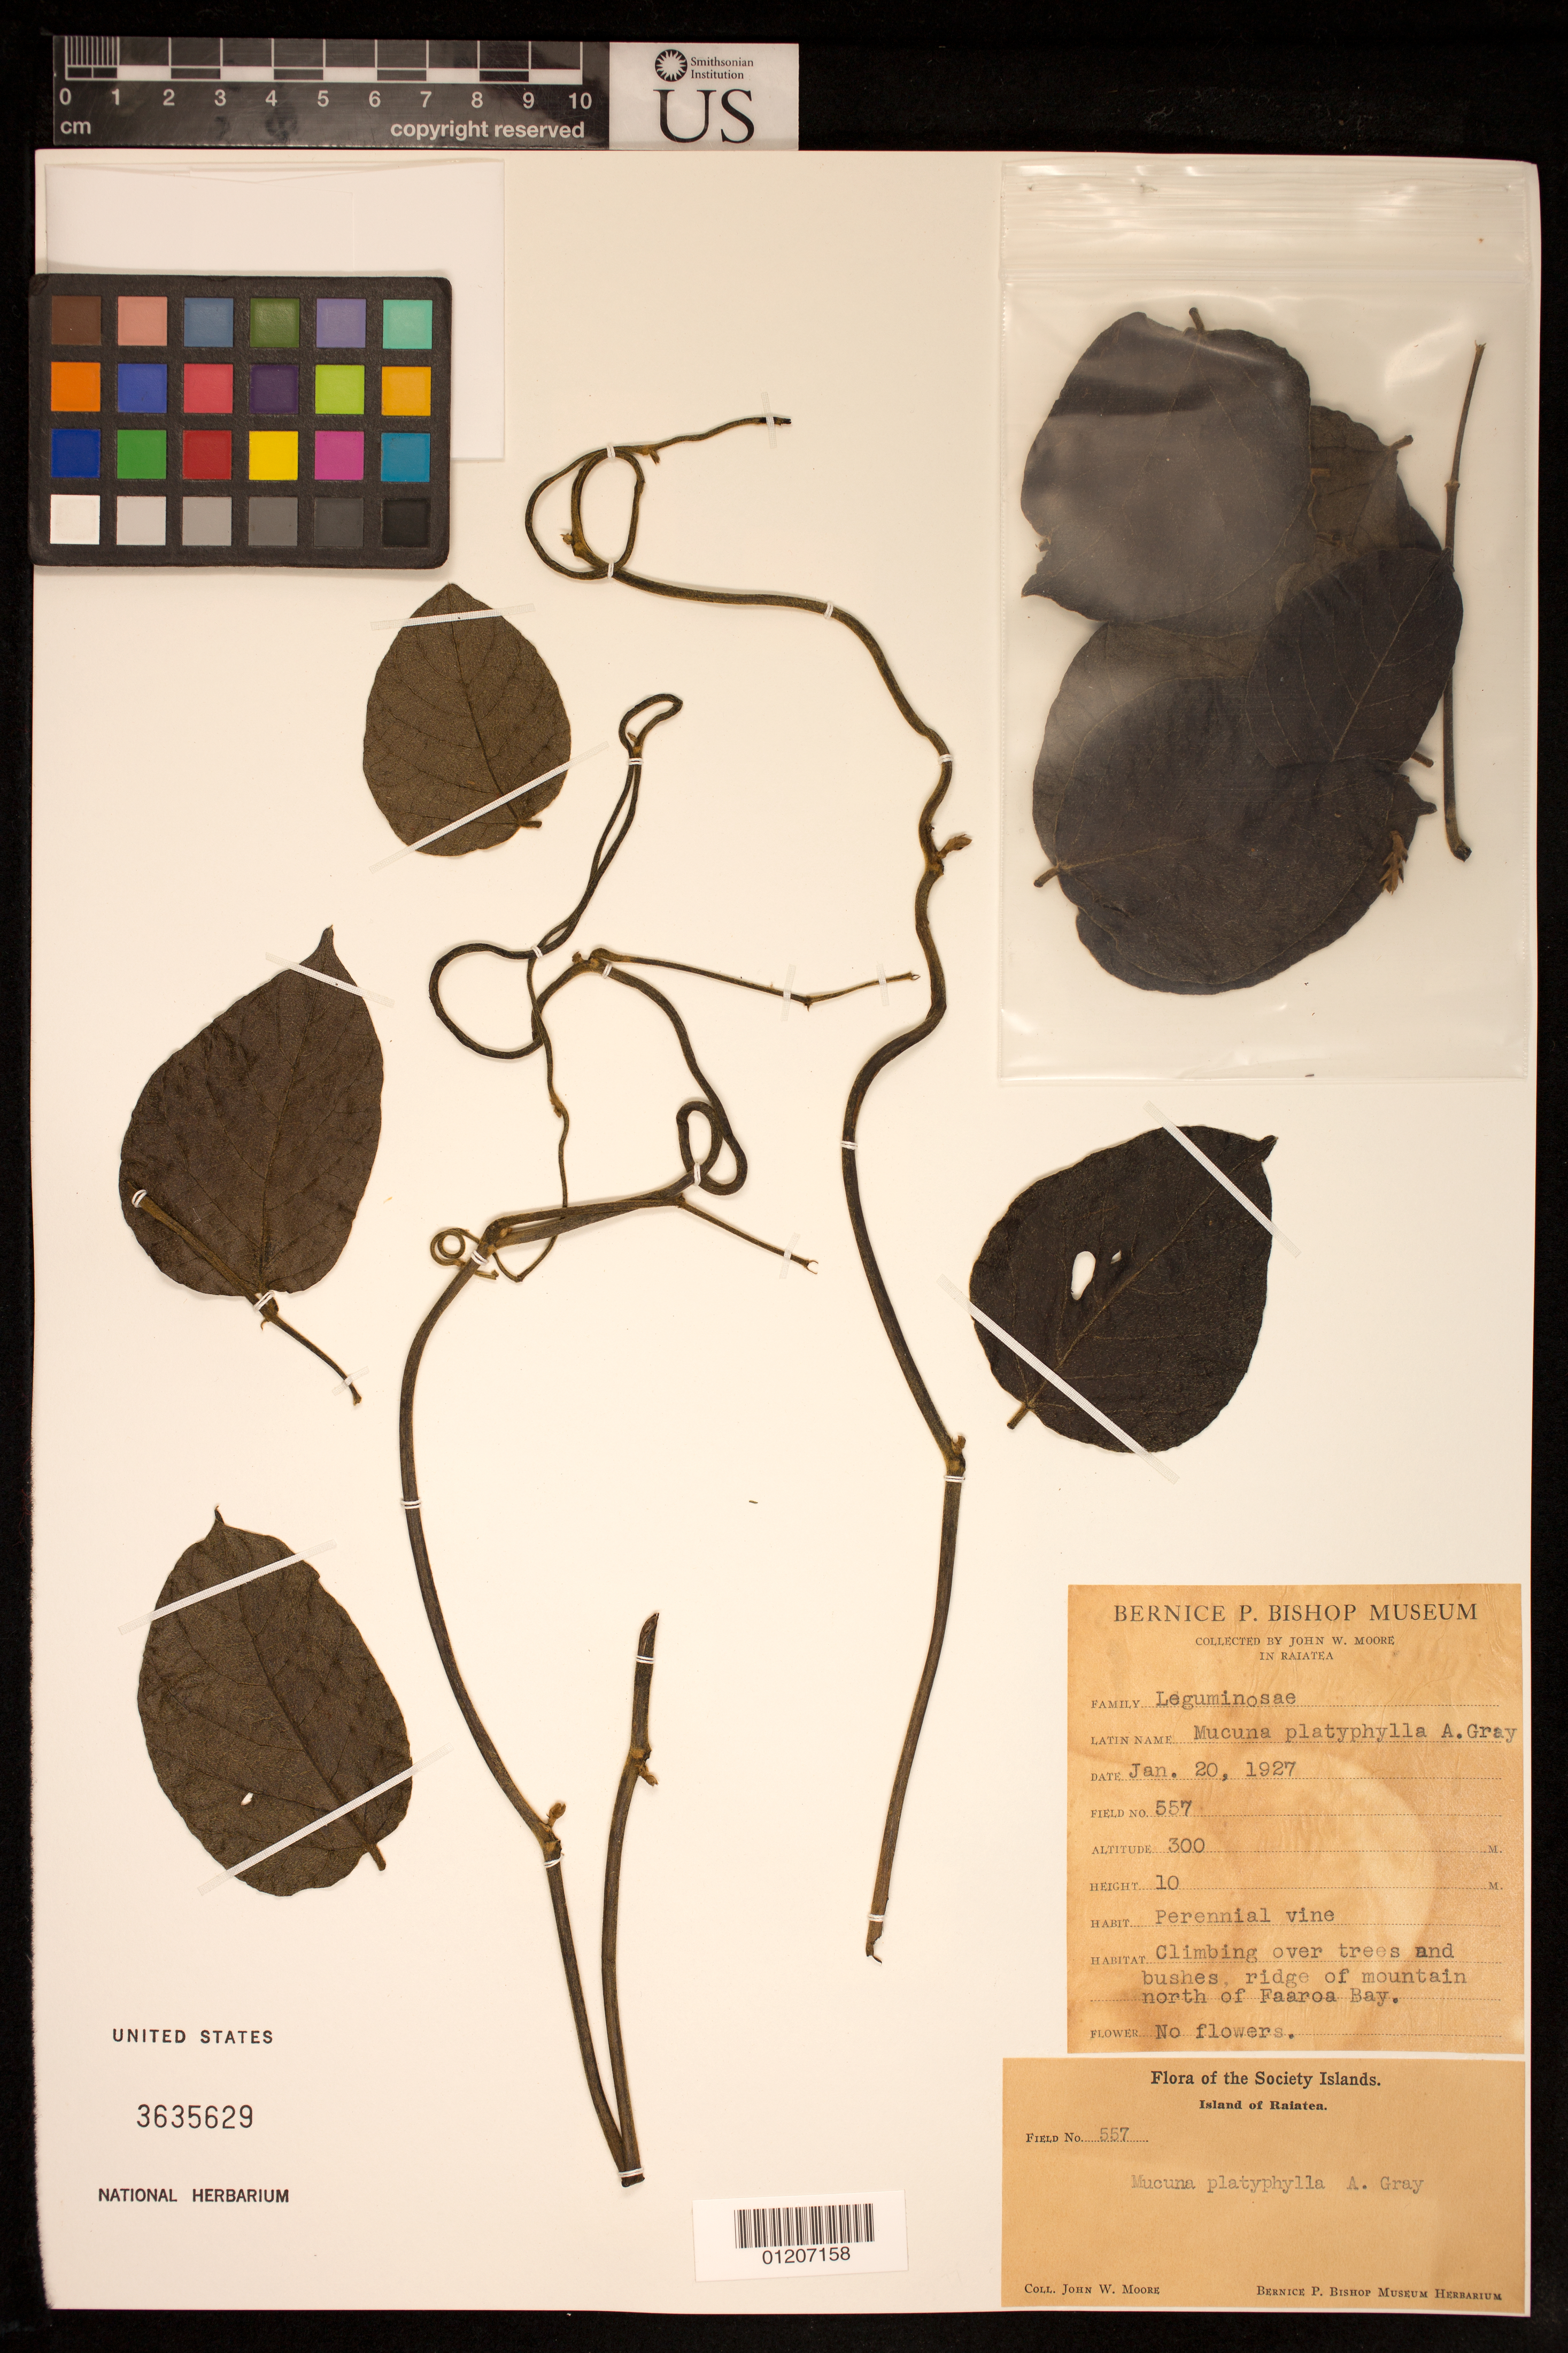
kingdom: Plantae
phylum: Tracheophyta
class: Magnoliopsida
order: Fabales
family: Fabaceae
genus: Mucuna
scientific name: Mucuna platyphylla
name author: A. Gray in Wilkes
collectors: J. W. Moore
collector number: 557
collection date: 1927-01-20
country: French Polynesia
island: Raiatea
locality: Island of Raiatea, Mountain north of Faaroa Bay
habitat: Ridge of mountain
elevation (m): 300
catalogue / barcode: US 3635629